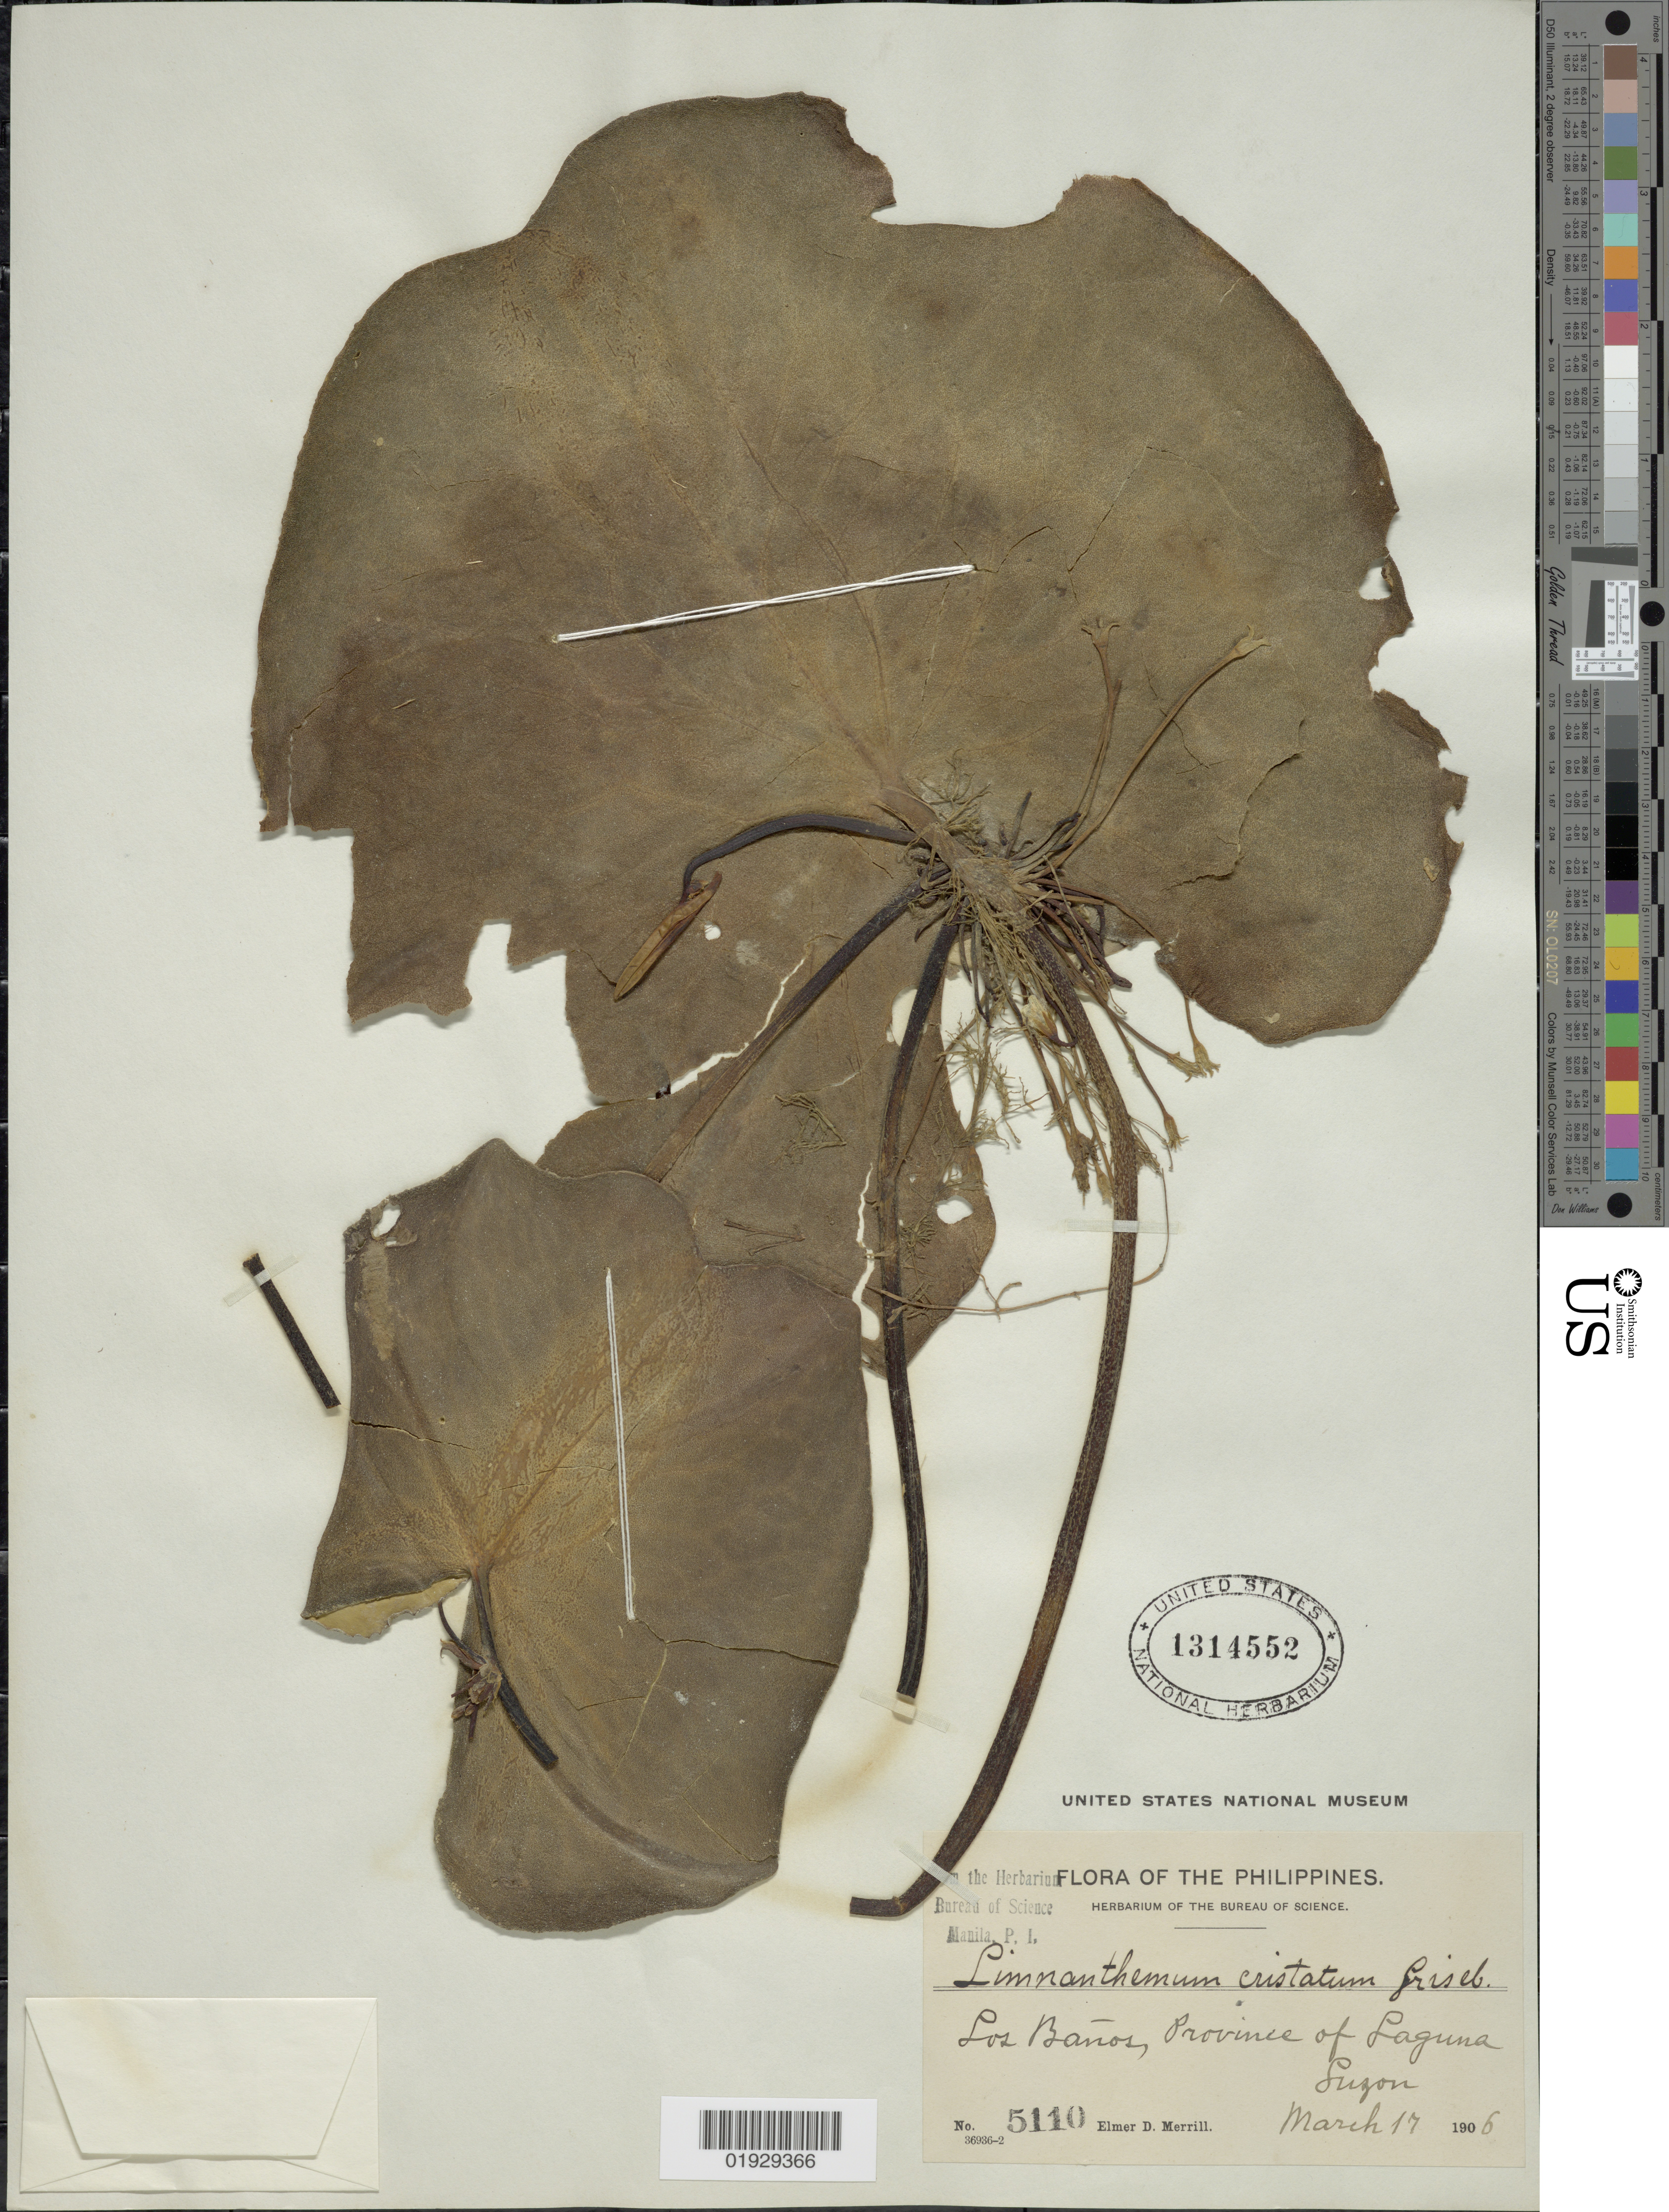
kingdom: Plantae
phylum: Tracheophyta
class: Magnoliopsida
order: Asterales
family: Menyanthaceae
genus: Nymphoides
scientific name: Nymphoides cristata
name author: (Roxb.) Kuntze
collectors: E. D. Merrill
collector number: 5110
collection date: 1906-03-17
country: Philippines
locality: Los Baños, Province of Laguna. Luzon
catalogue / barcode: US 1314552